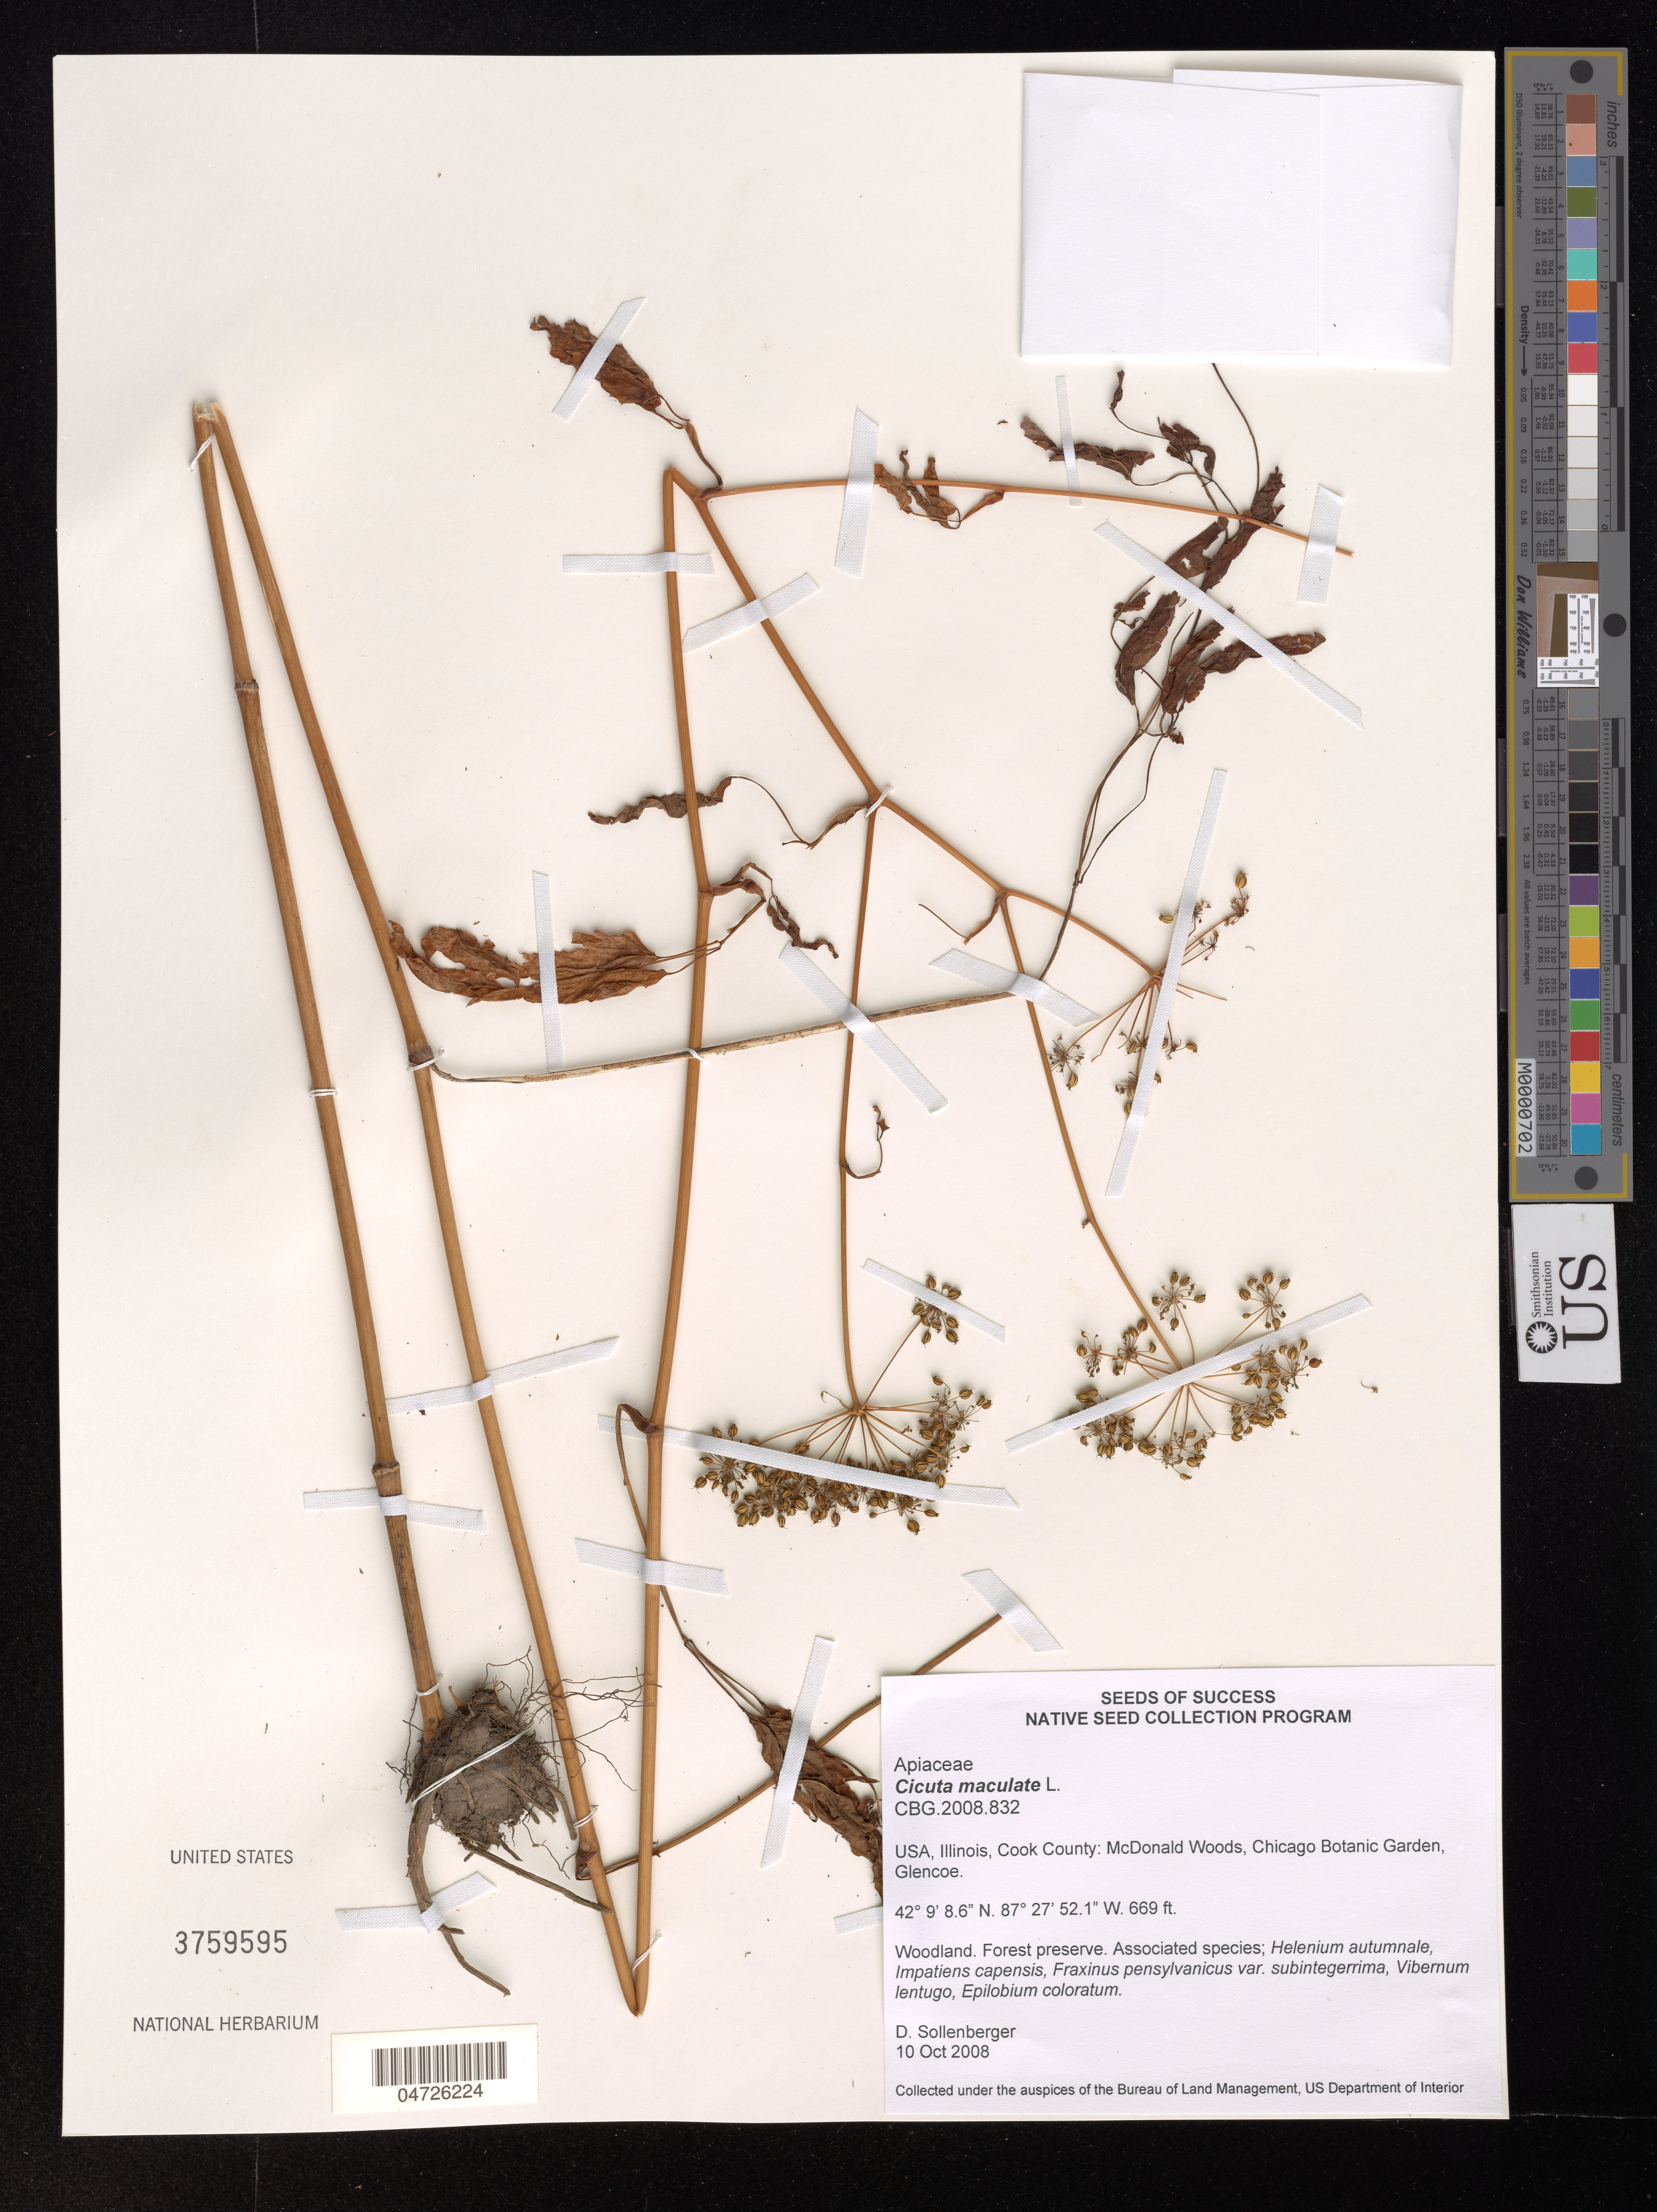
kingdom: Plantae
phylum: Tracheophyta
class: Magnoliopsida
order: Apiales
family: Apiaceae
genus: Cicuta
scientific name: Cicuta maculata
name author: L.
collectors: D. Sollenberger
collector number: CBG.2008.832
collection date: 2008-10-10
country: United States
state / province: Illinois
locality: Cook County: McDonald Woods, Chicago Botanic Garden, Glencoe.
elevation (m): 204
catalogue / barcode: US 3759595